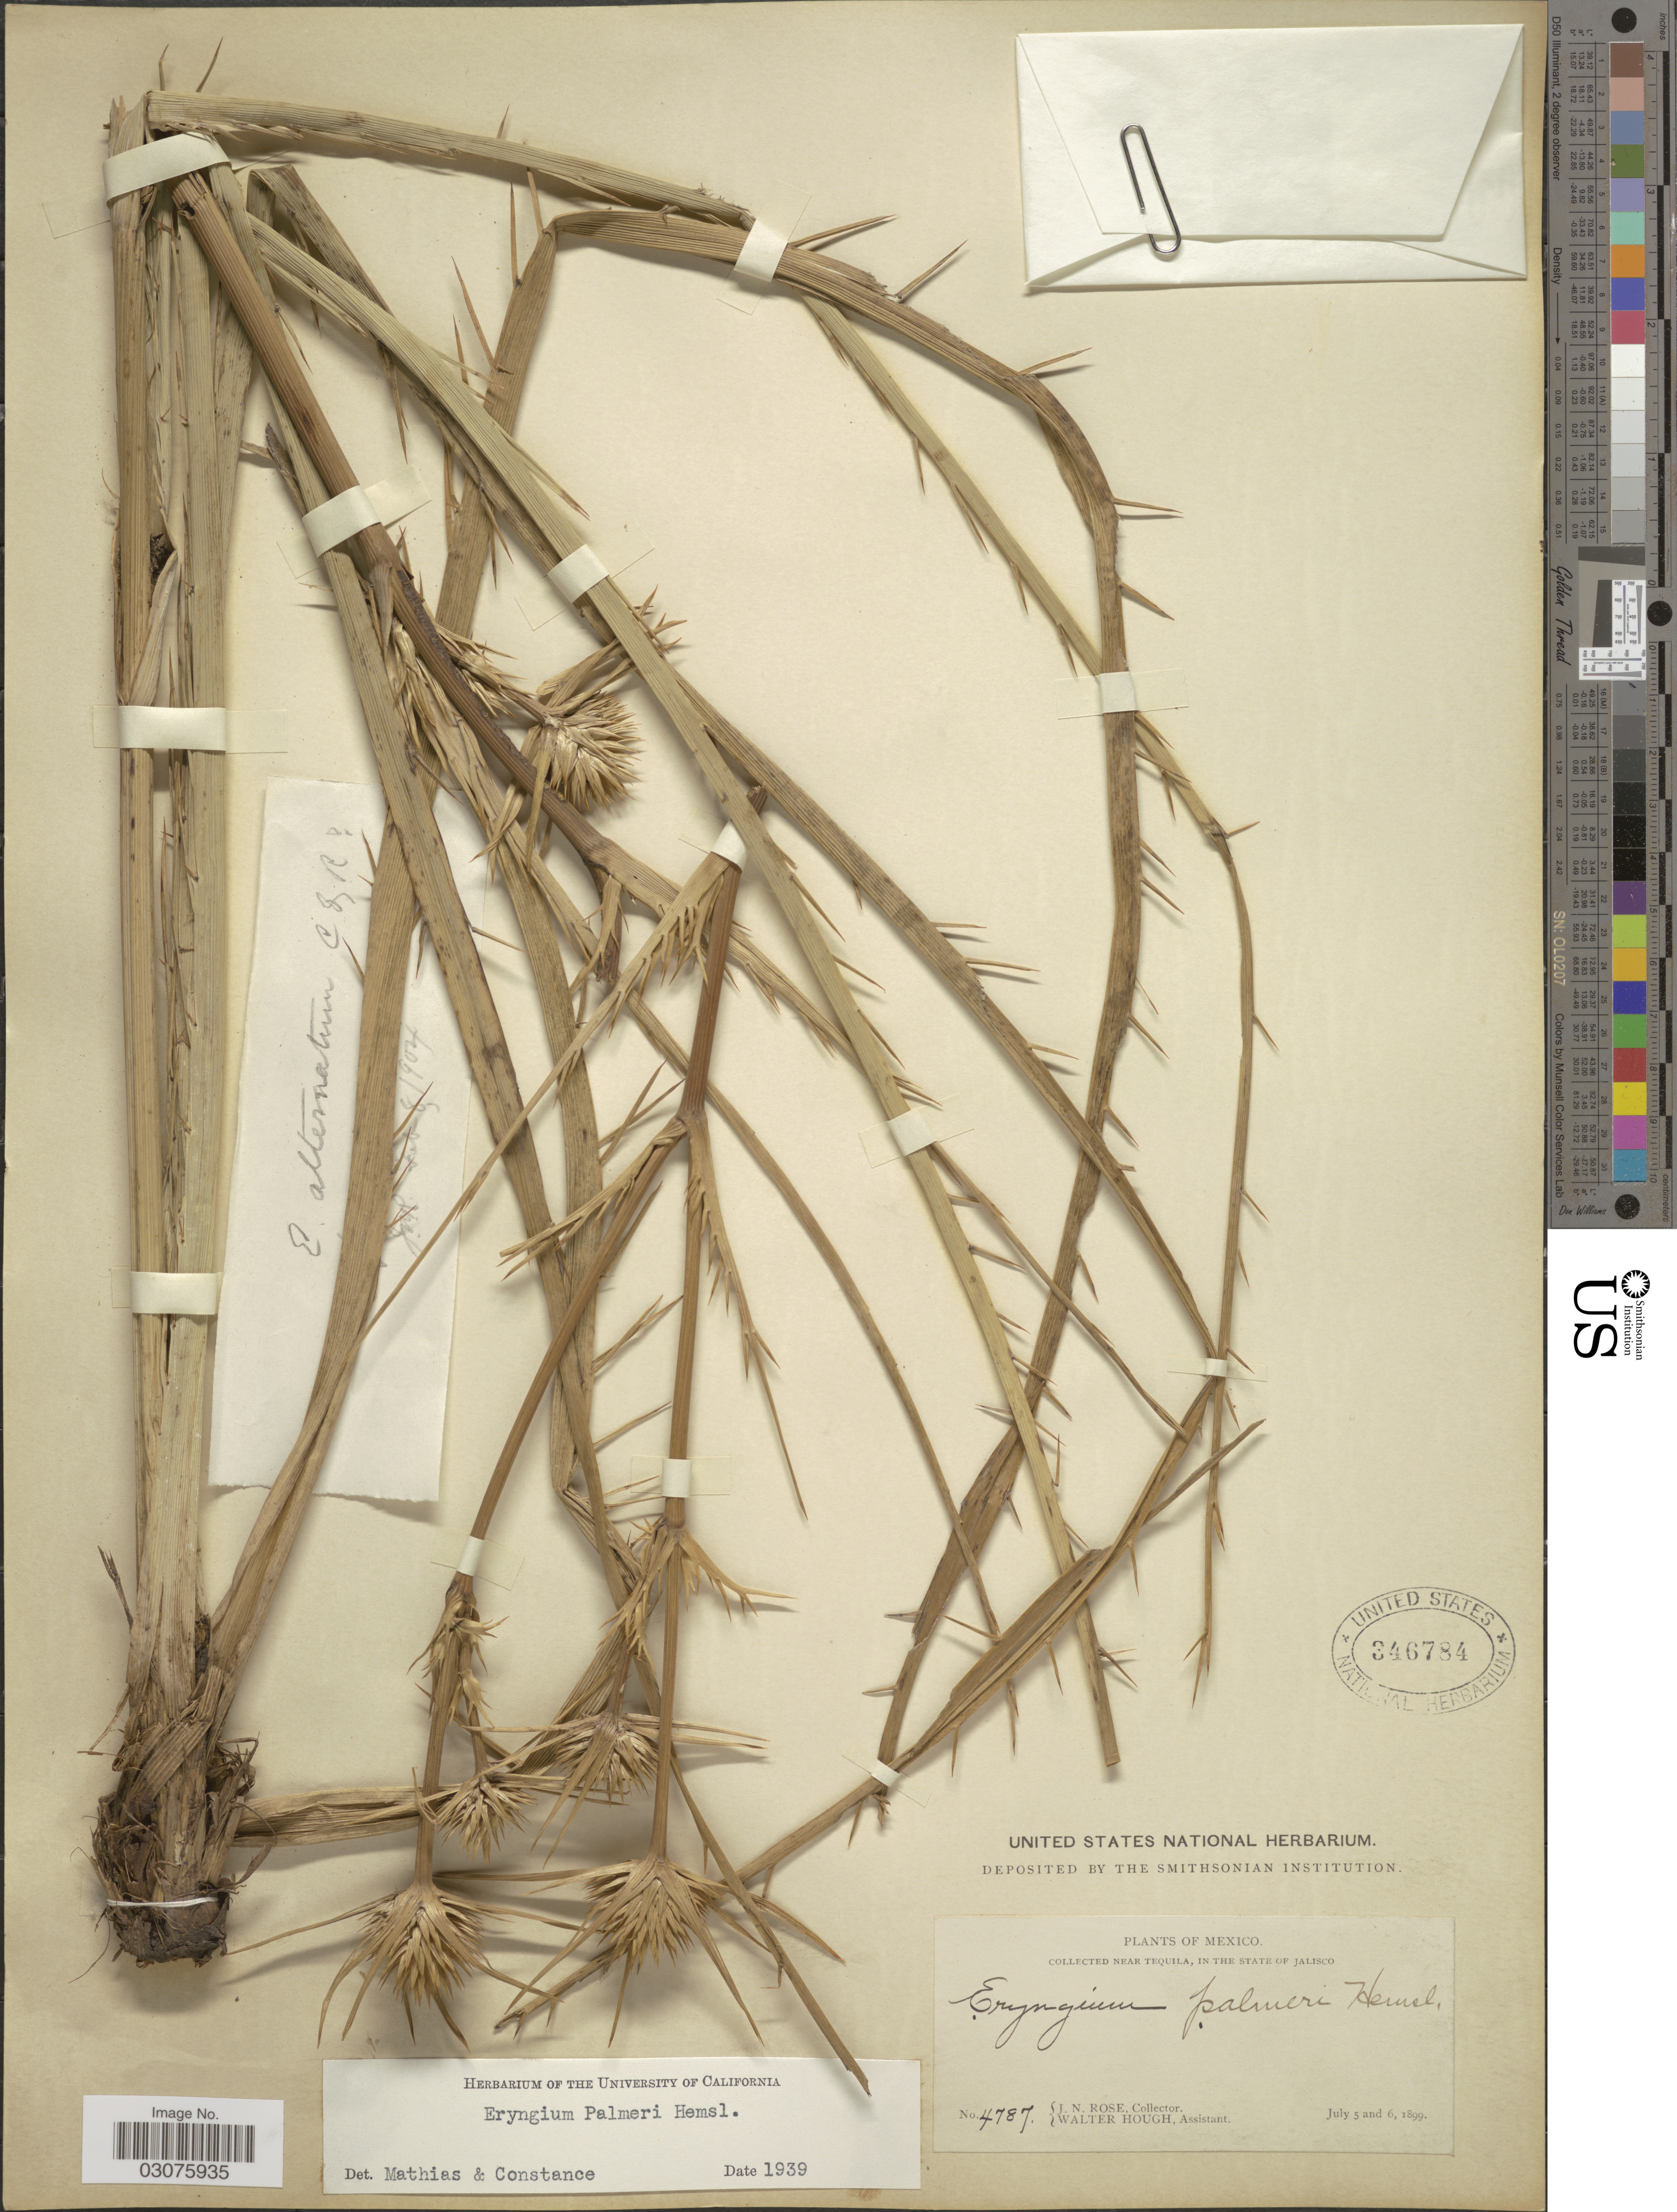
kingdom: Plantae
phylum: Tracheophyta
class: Magnoliopsida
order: Apiales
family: Apiaceae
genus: Eryngium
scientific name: Eryngium palmeri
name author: Hemsl. in Hook. f.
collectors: J. N. Rose & W. Hough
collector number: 4787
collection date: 1899-07-05/1899-07-06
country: Mexico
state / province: Jalisco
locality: Collected near Tequila, in the State of Jalisco.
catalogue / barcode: US 346784